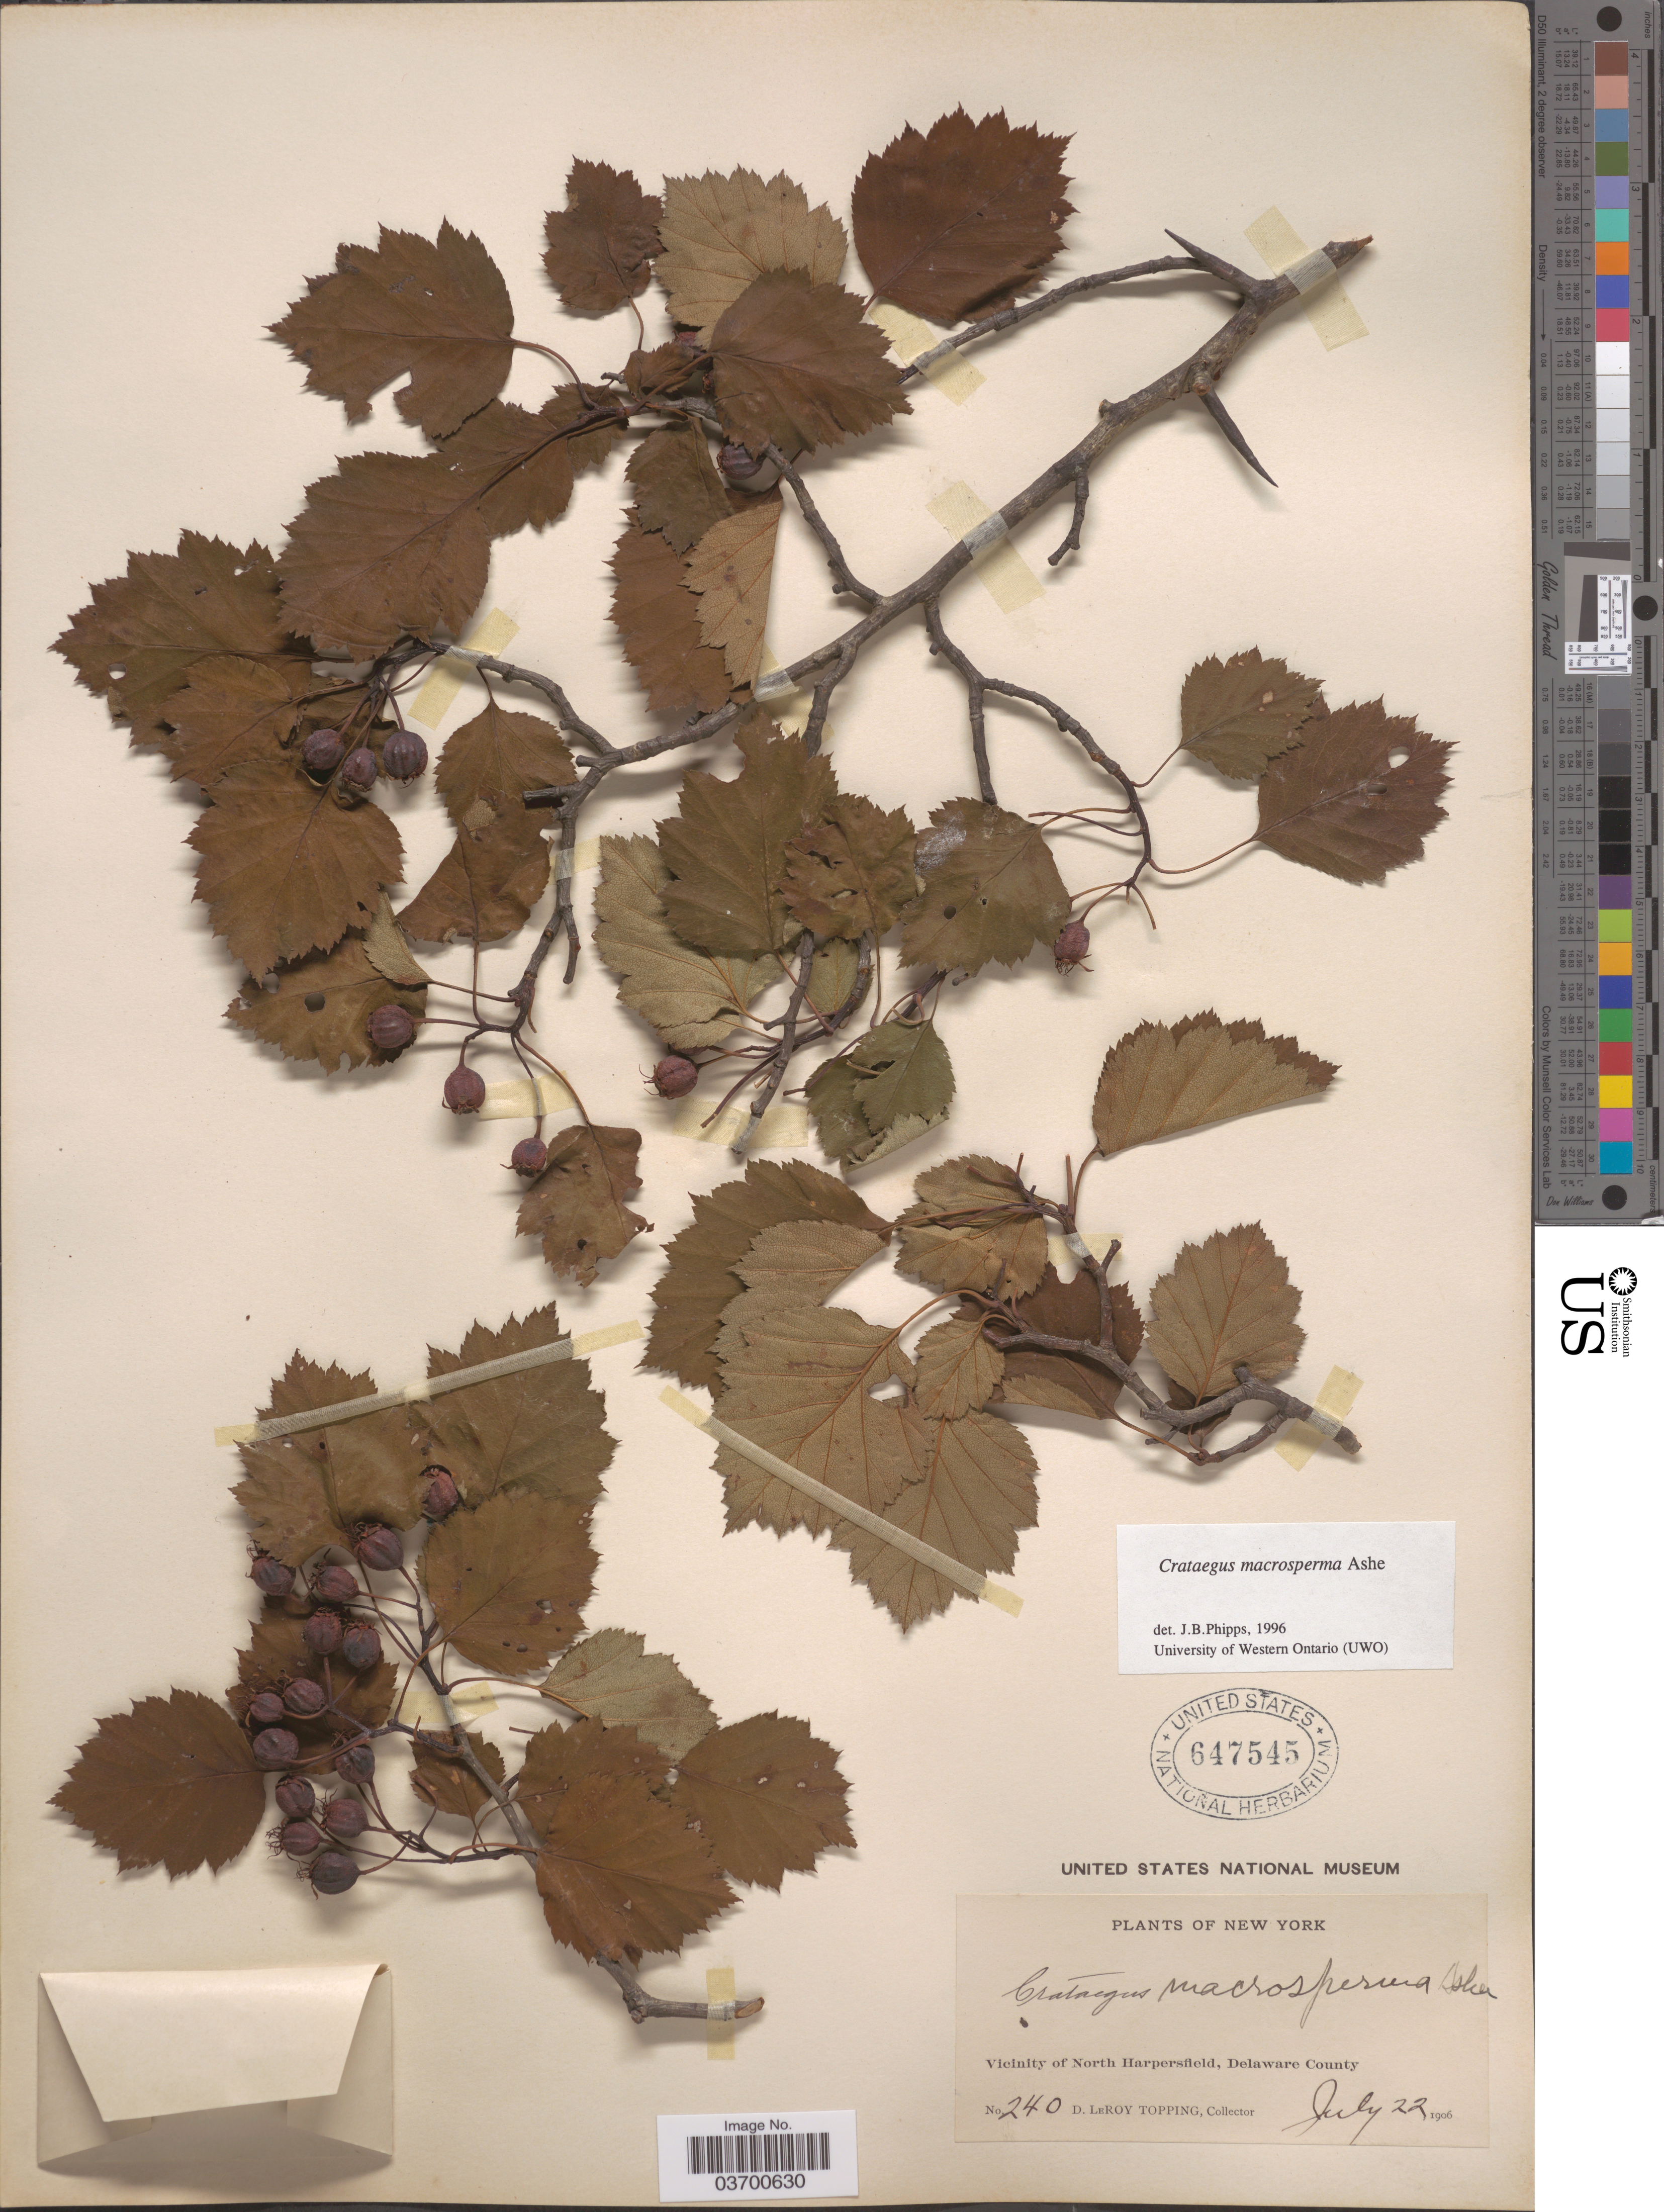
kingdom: Plantae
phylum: Tracheophyta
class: Magnoliopsida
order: Rosales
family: Rosaceae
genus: Crataegus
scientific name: Crataegus macrosperma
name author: Ashe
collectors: D. L. Topping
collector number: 240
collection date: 1906-07-22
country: United States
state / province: New York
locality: Vicinity of North Harpersfield, Delaware County.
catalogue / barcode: US 647545